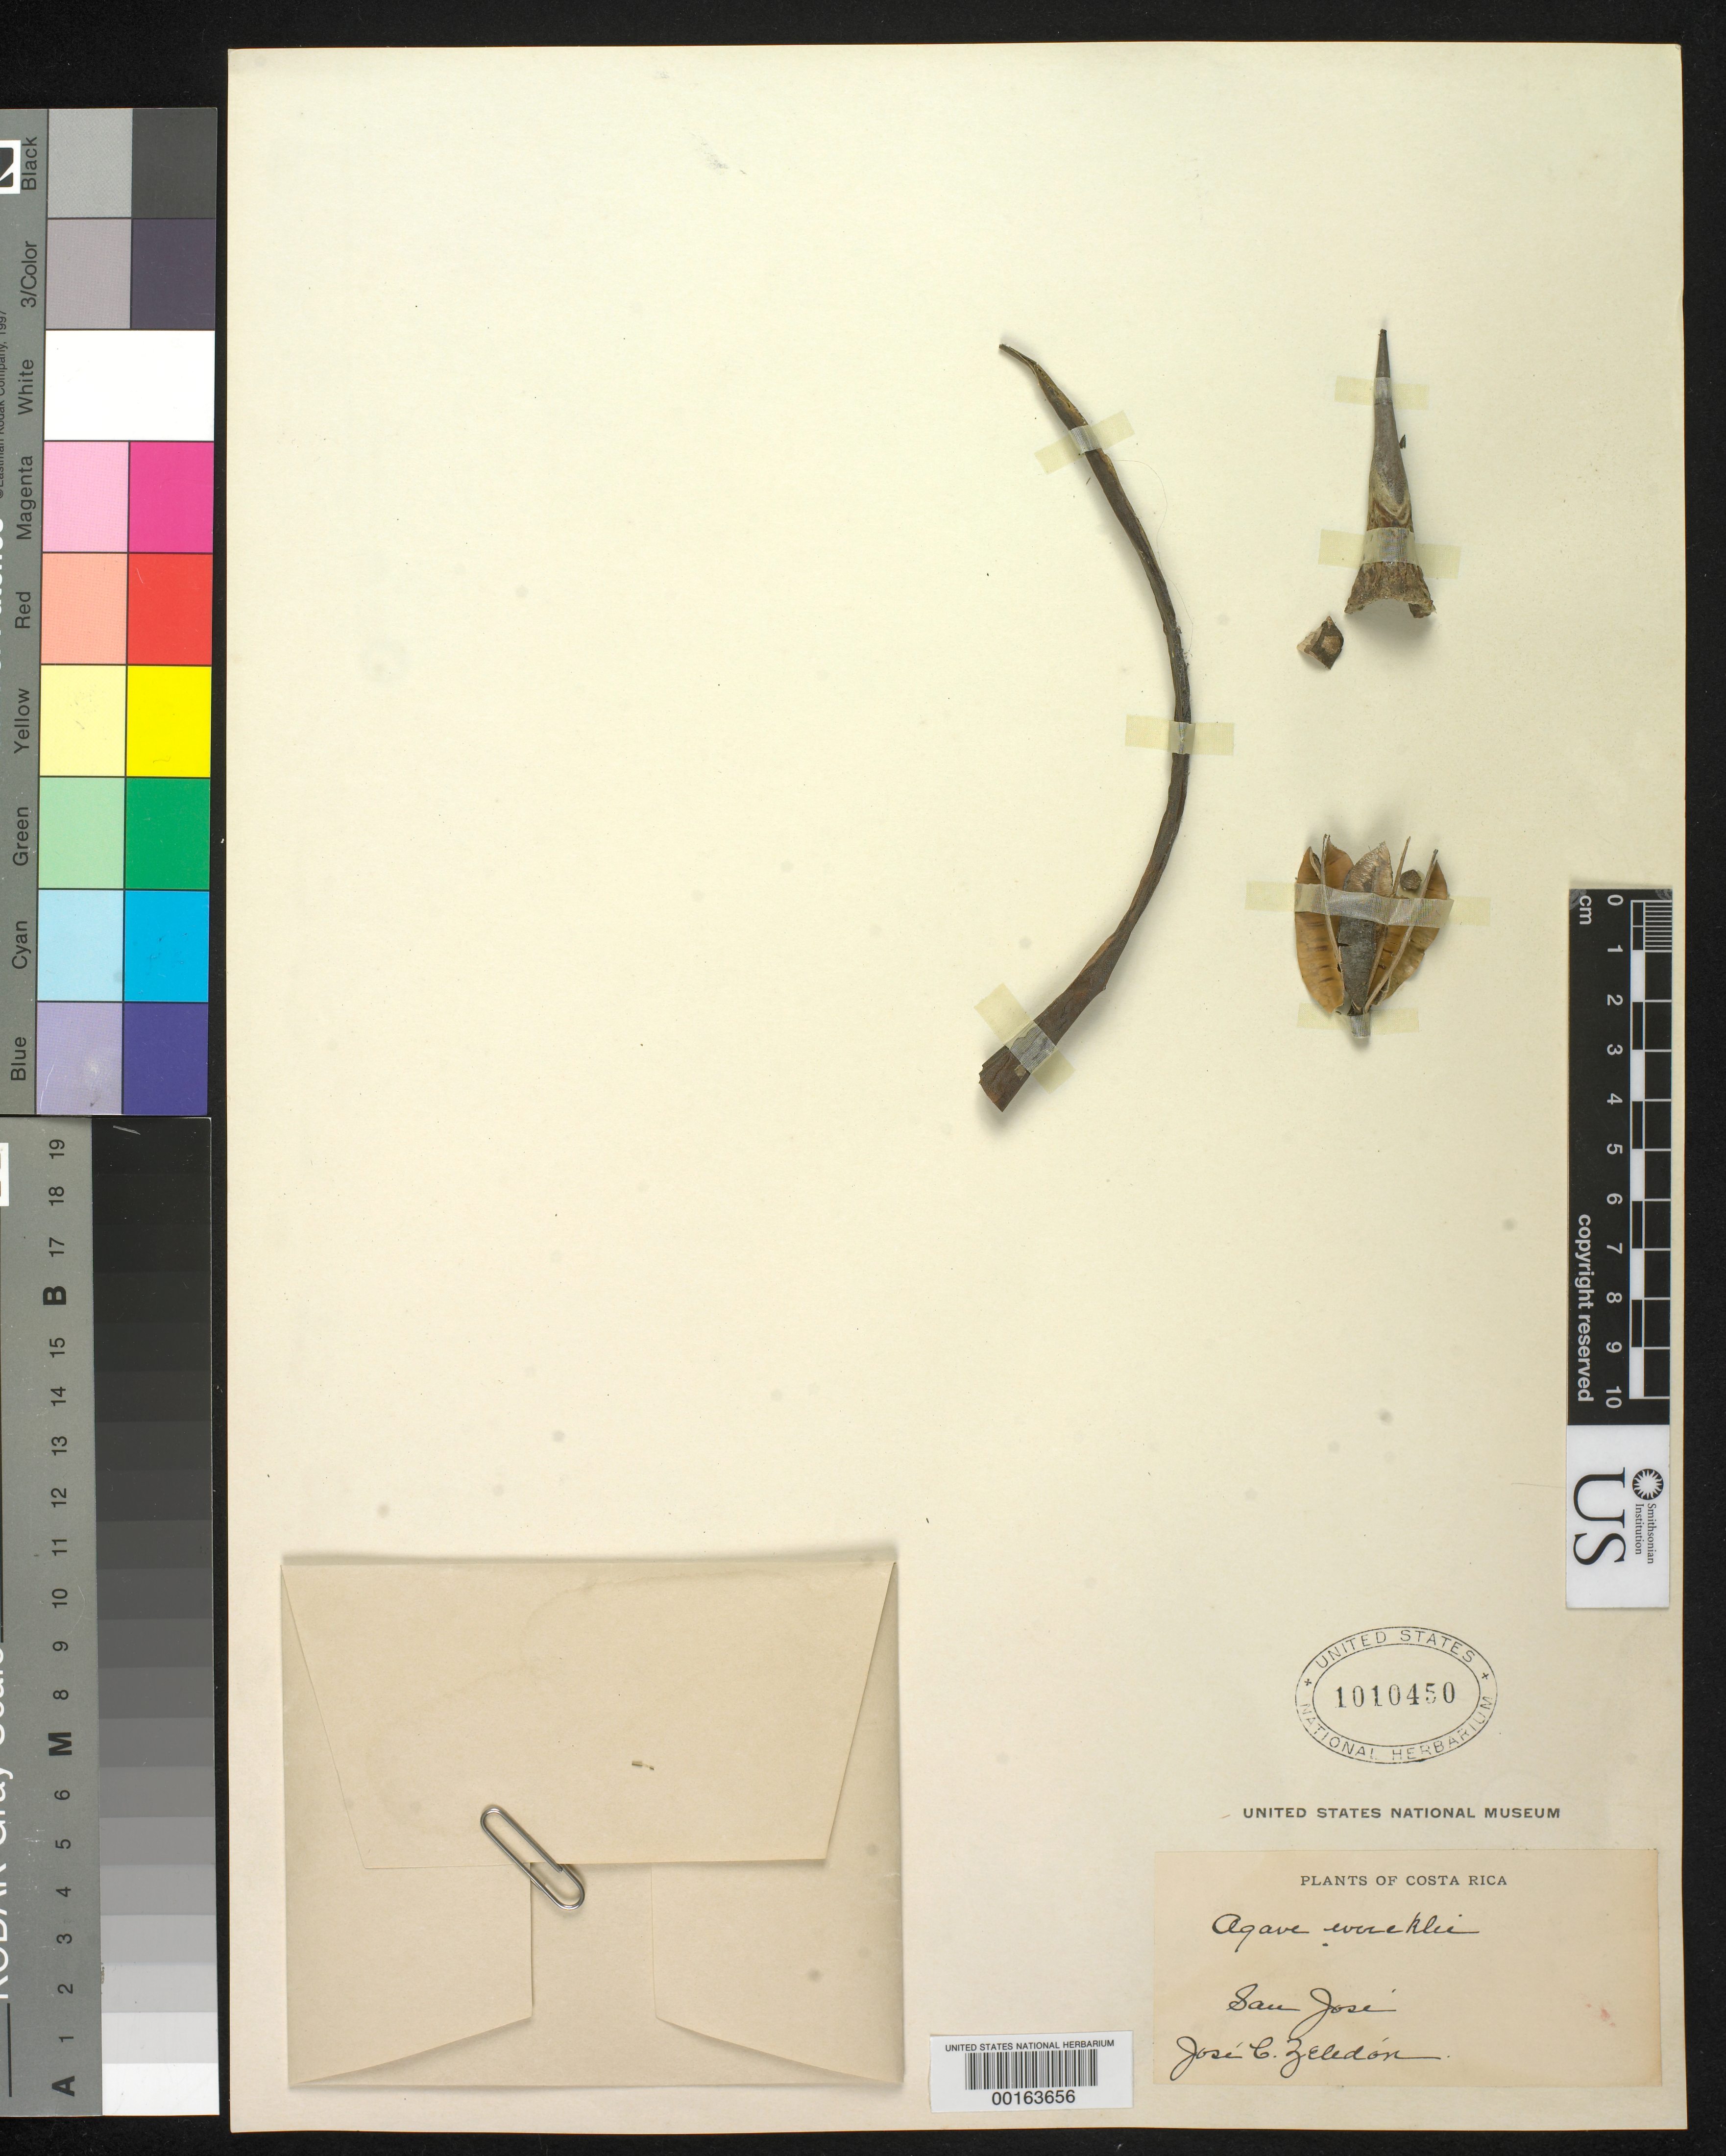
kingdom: Plantae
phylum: Tracheophyta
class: Liliopsida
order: Asparagales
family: Asparagaceae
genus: Agave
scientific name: Agave wercklei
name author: F.A.C. Weber ex Wercklé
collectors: J. Zeledon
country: Costa Rica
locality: San Jose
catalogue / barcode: US 1010450